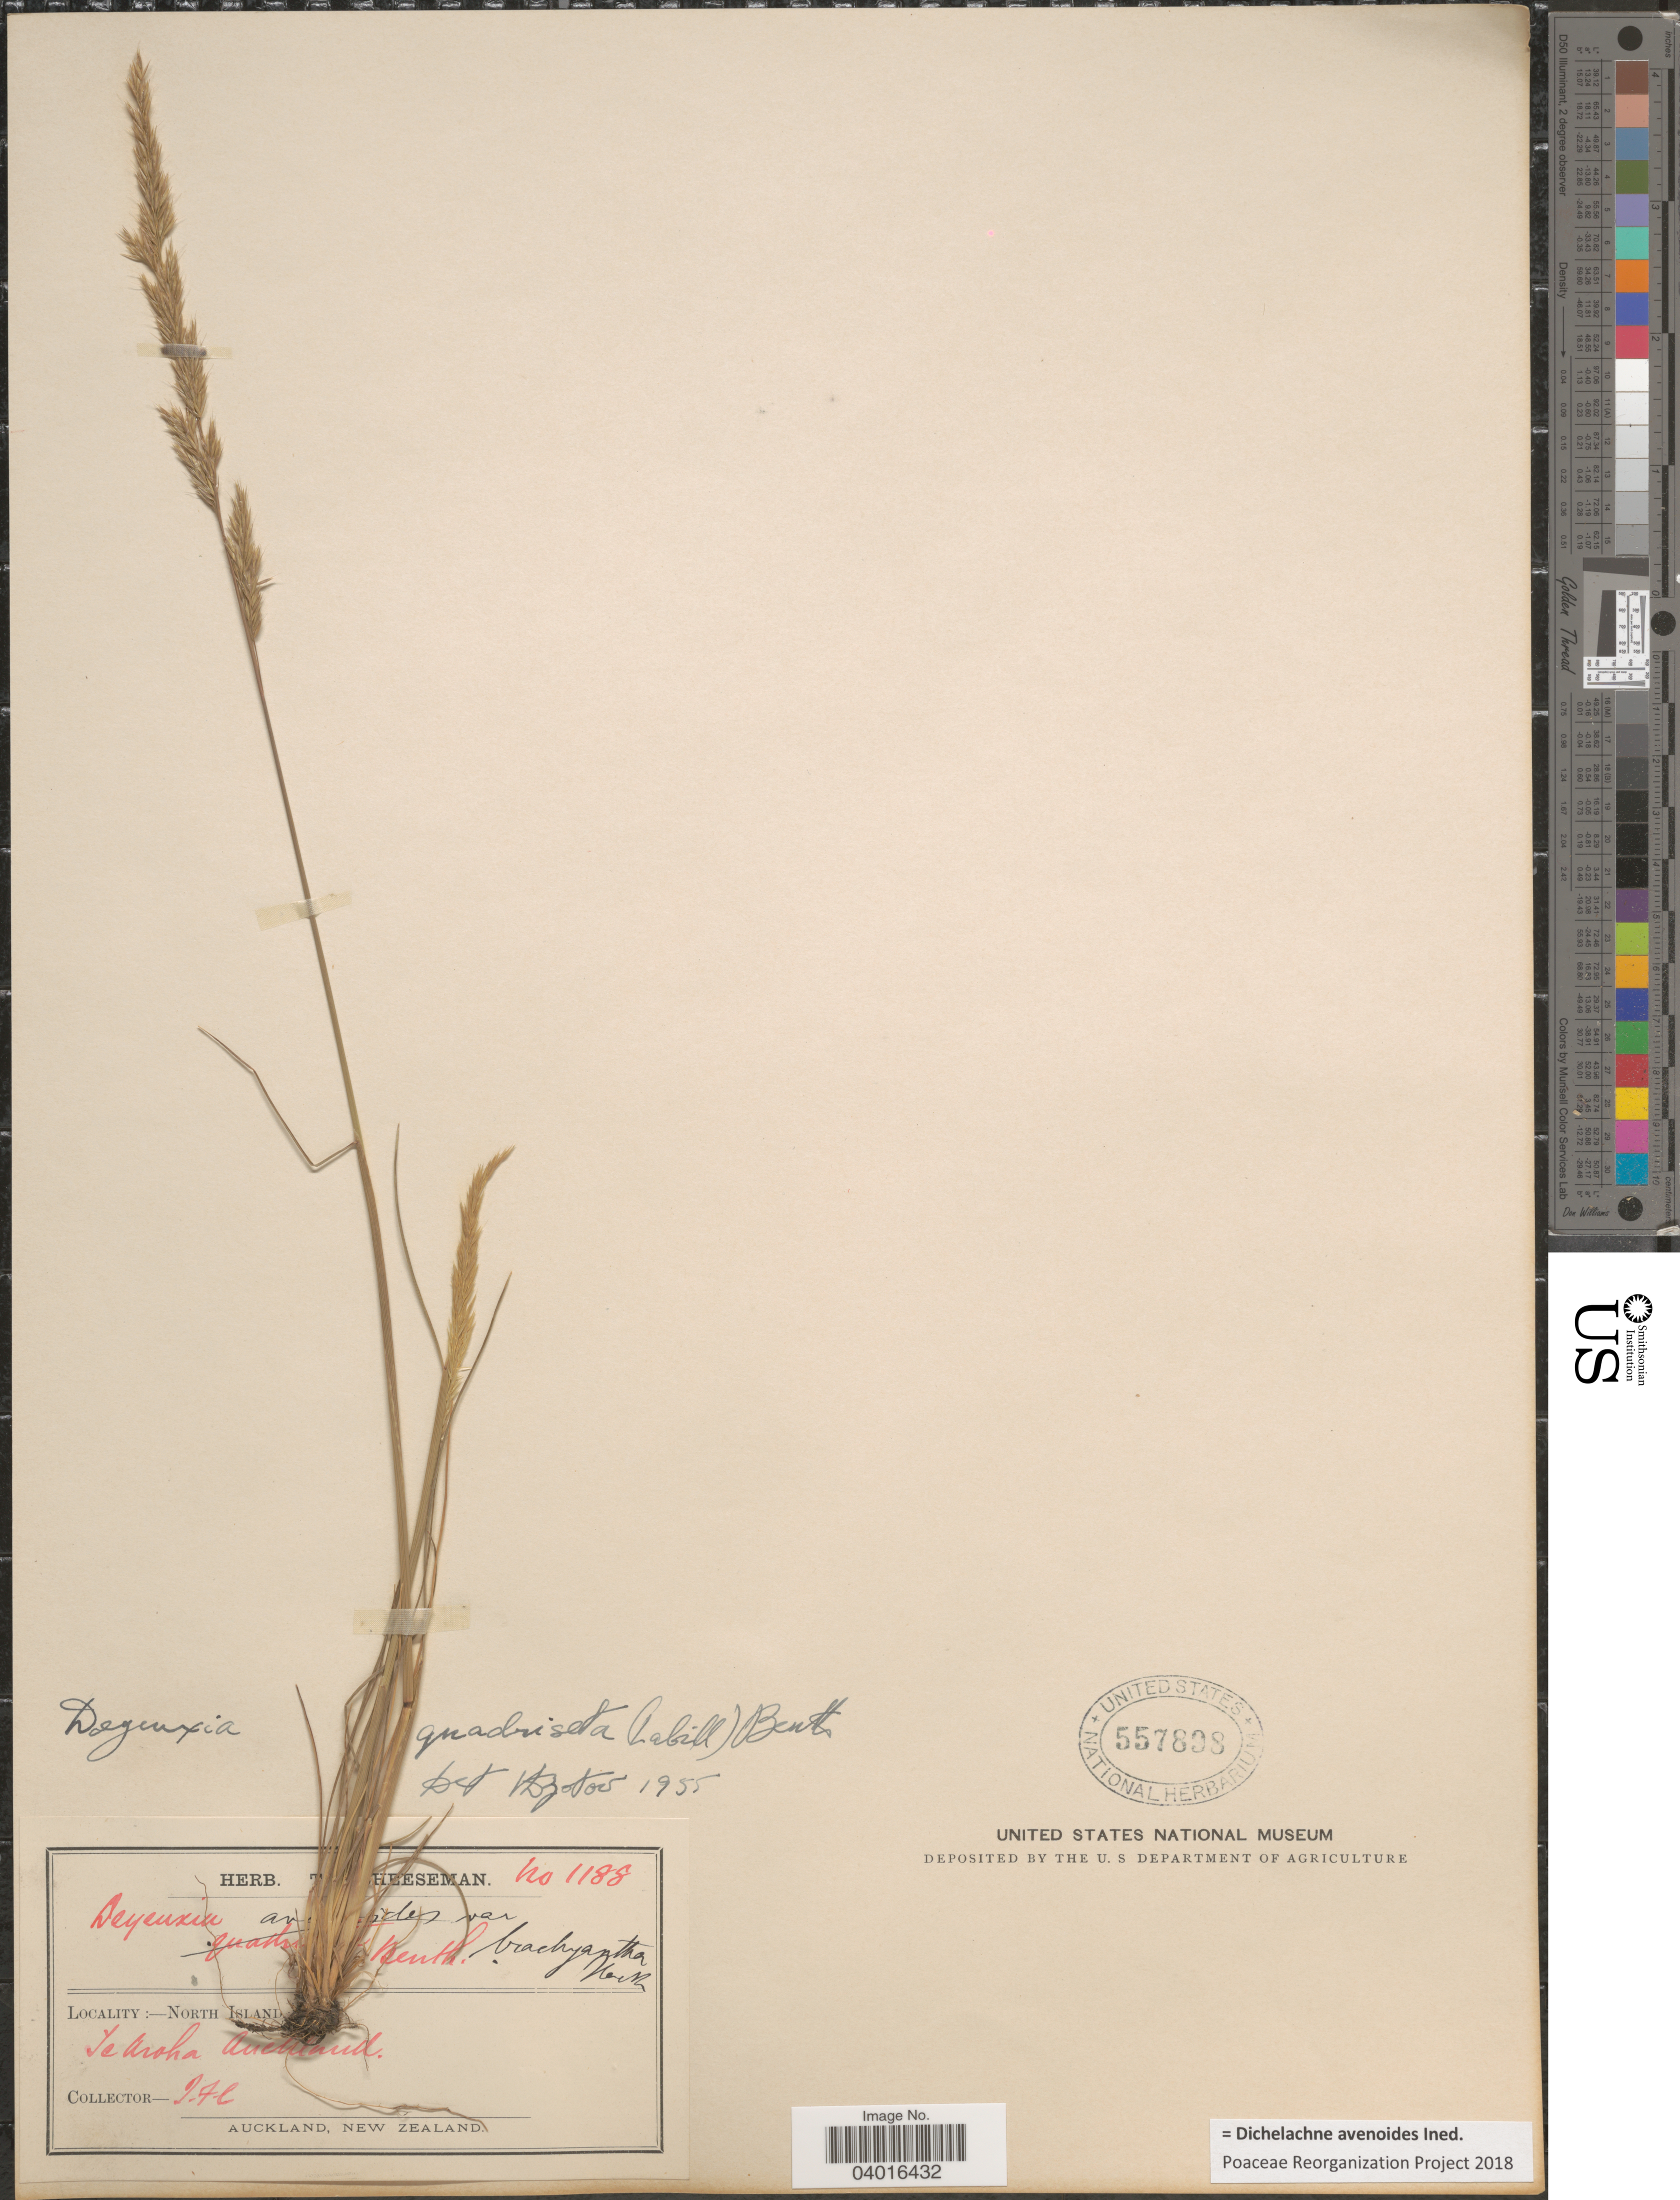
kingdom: Plantae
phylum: Tracheophyta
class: Liliopsida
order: Poales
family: Poaceae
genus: Pentapogon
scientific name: Pentapogon avenoides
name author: (Hook. f.) P.M. Peterson et al.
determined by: Wagner, W. L., (BOT), Smithsonian Institution - National Museum of Natural History (UNITED STATES)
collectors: T. F. Cheeseman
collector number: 1188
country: New Zealand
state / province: Auckland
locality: North Island. Te Aroha.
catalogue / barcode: US 557898